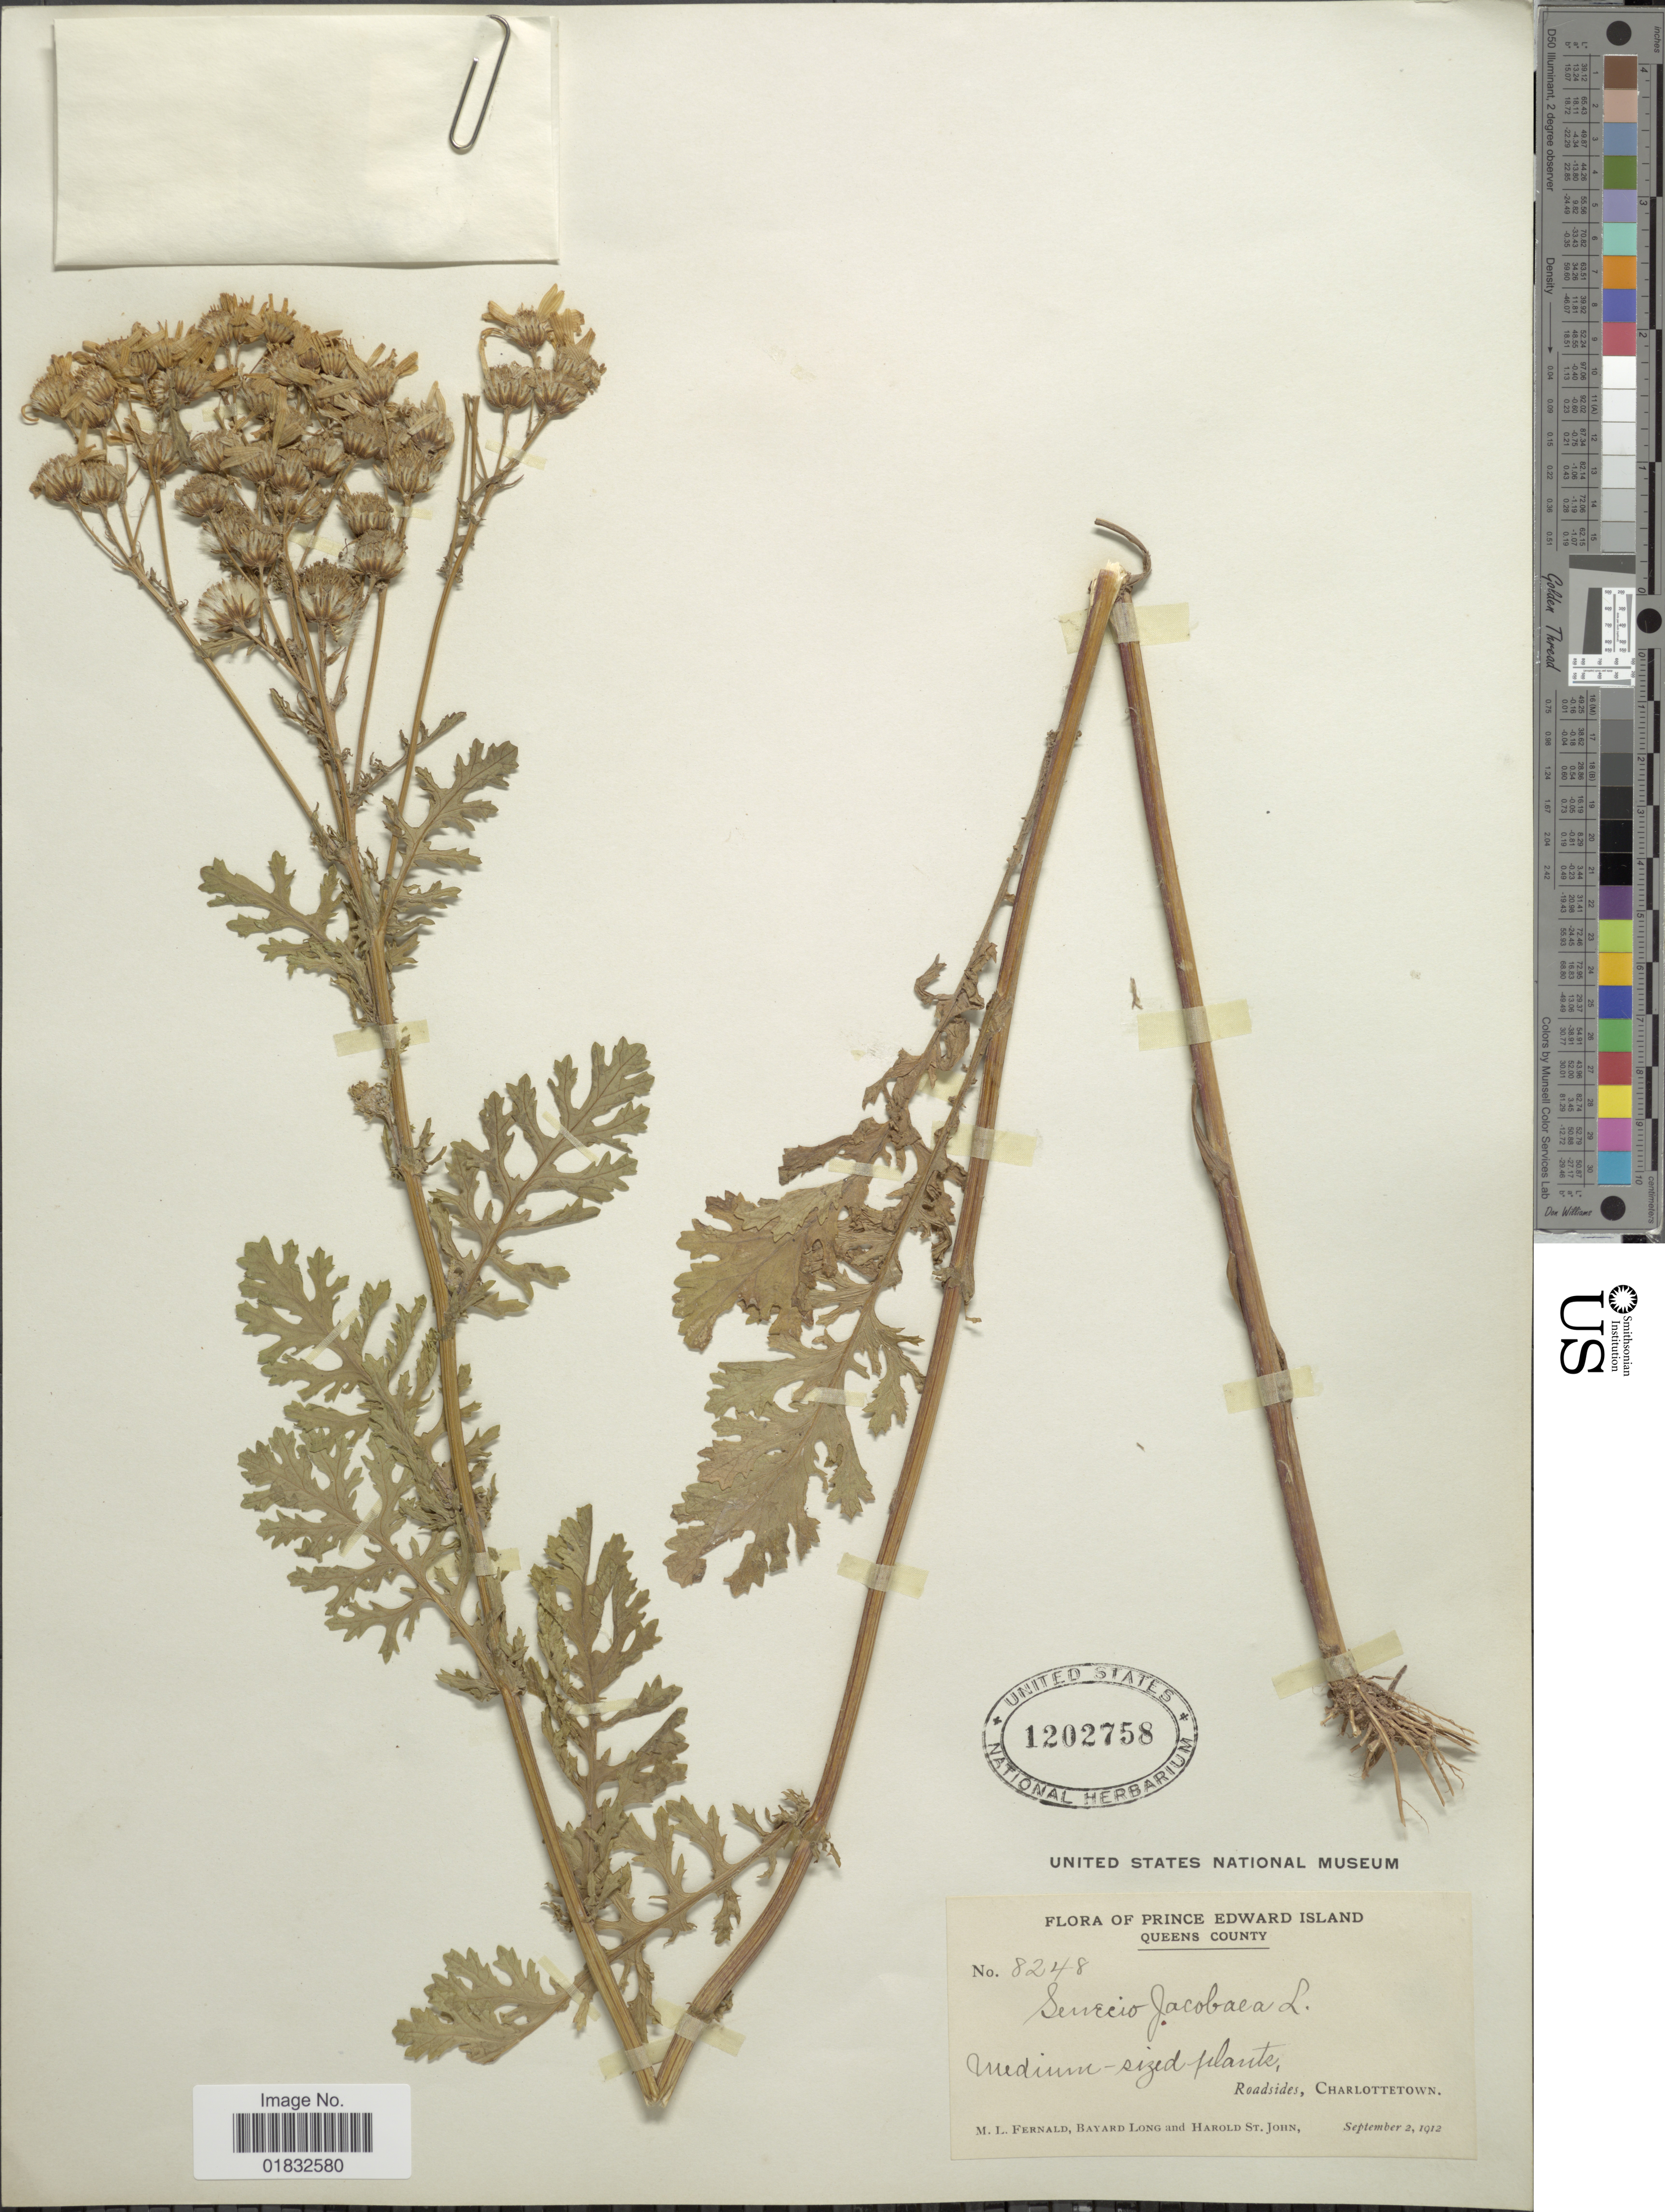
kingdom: Plantae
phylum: Tracheophyta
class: Magnoliopsida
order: Asterales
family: Asteraceae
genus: Jacobaea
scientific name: Jacobaea vulgaris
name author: Gaertn.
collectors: M. L. Fernald, B. Long & H. St John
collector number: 8248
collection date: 1912-09-02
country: Canada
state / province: Prince Edward Island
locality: Queens County, Roadsides, Charlottetown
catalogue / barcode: US 1202758